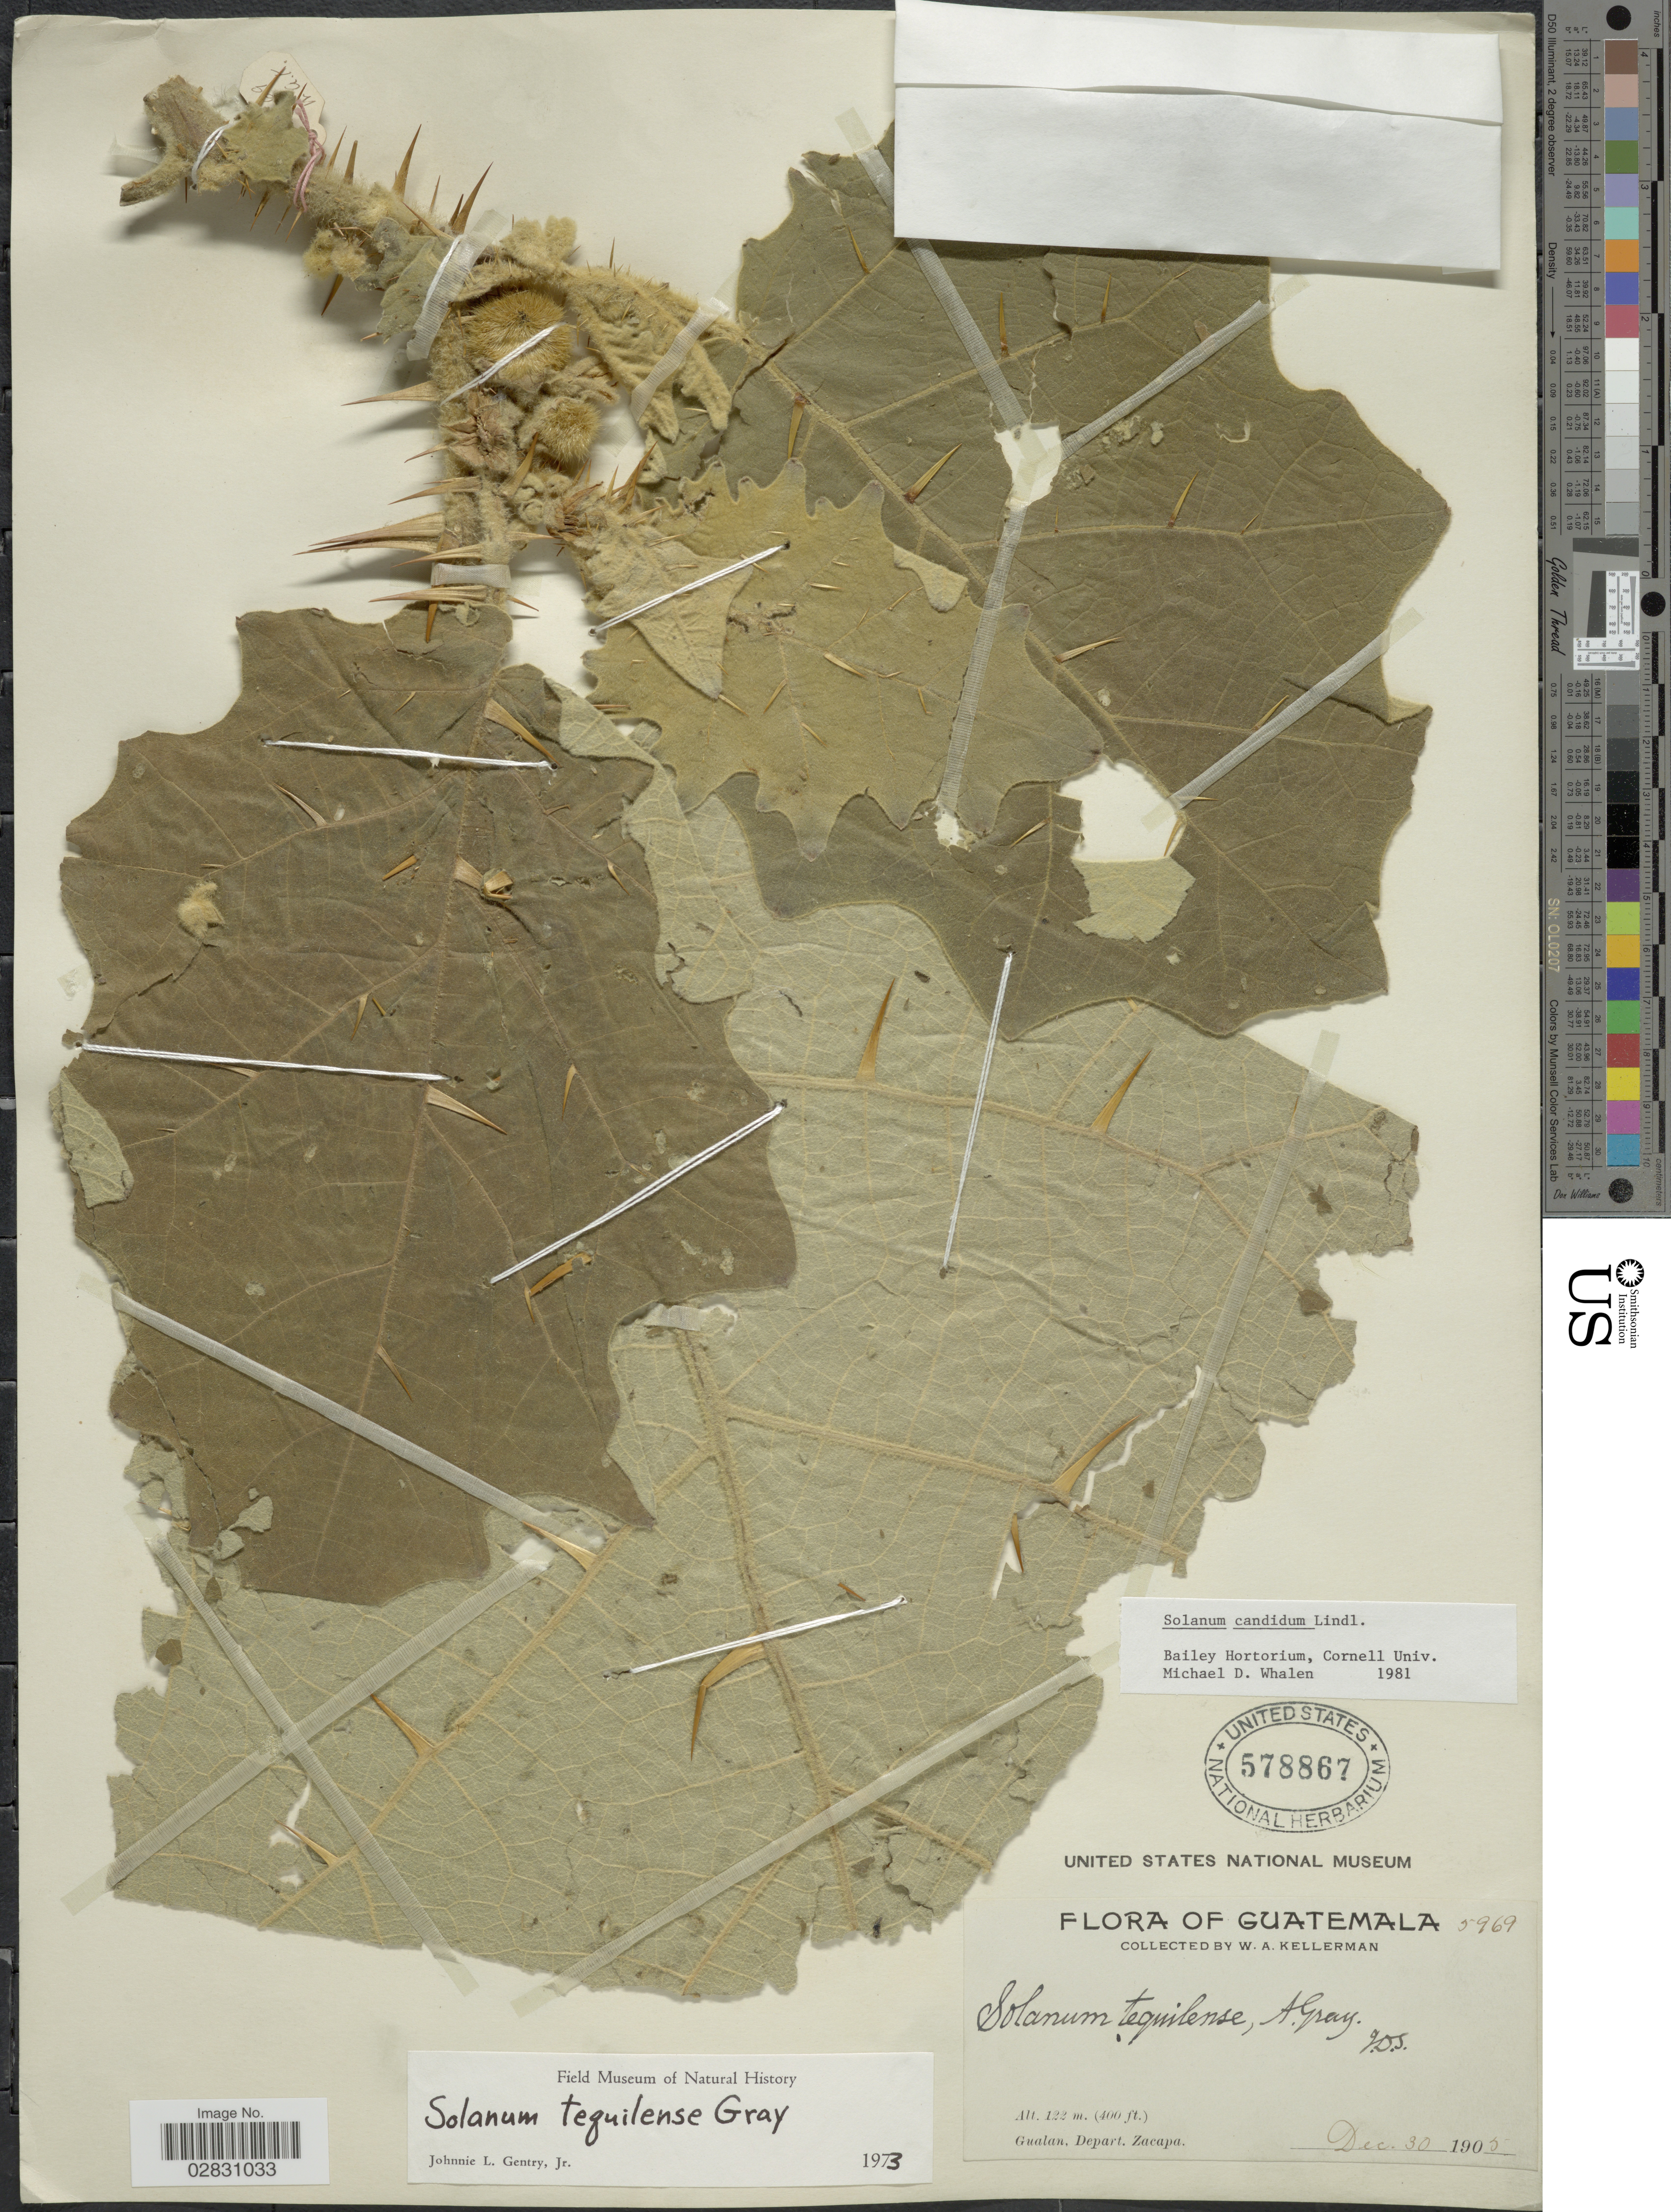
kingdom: Plantae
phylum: Tracheophyta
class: Magnoliopsida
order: Solanales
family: Solanaceae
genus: Solanum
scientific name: Solanum candidum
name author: Lindl.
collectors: W. Kellerman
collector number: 5969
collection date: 1905-12-30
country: Guatemala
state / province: Zacapa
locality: Gualan, Depart. Zacapa.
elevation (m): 122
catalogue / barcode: US 578867